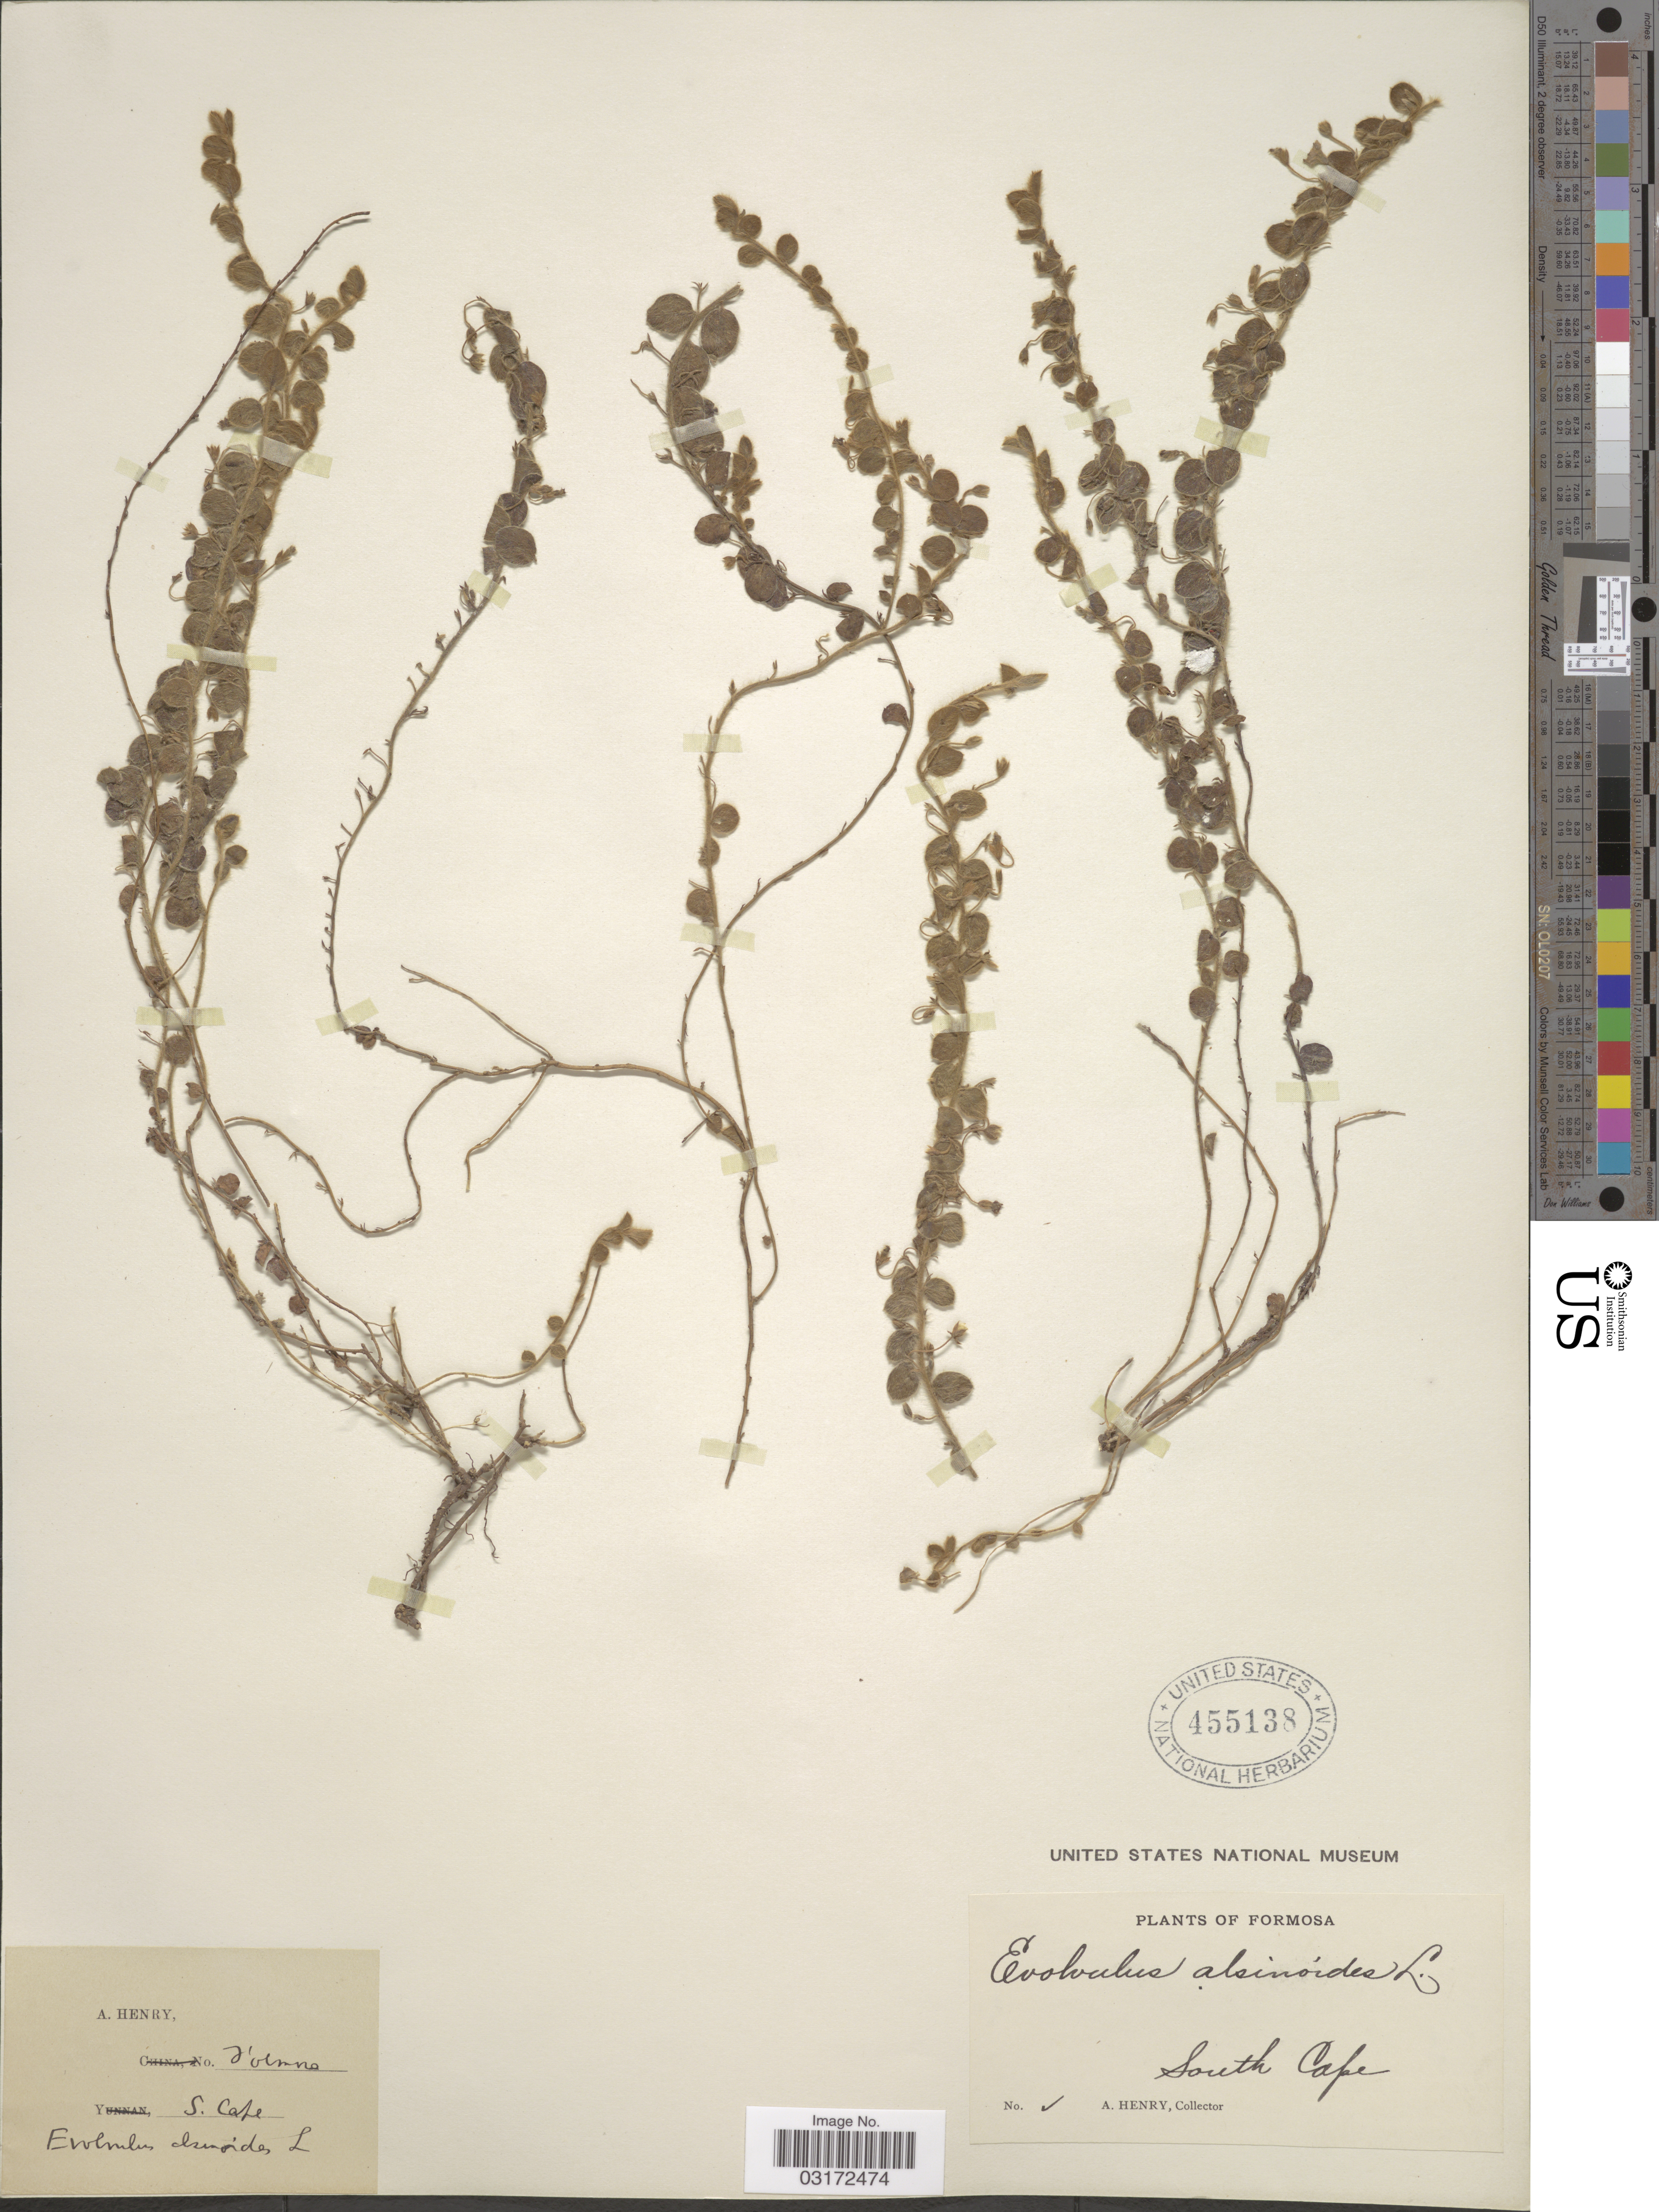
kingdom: Plantae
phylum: Tracheophyta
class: Magnoliopsida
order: Solanales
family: Convolvulaceae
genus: Evolvulus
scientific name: Evolvulus alsinoides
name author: (L.) L.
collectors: A. Henry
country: Taiwan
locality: Formosa. South Cape.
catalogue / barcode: US 455138